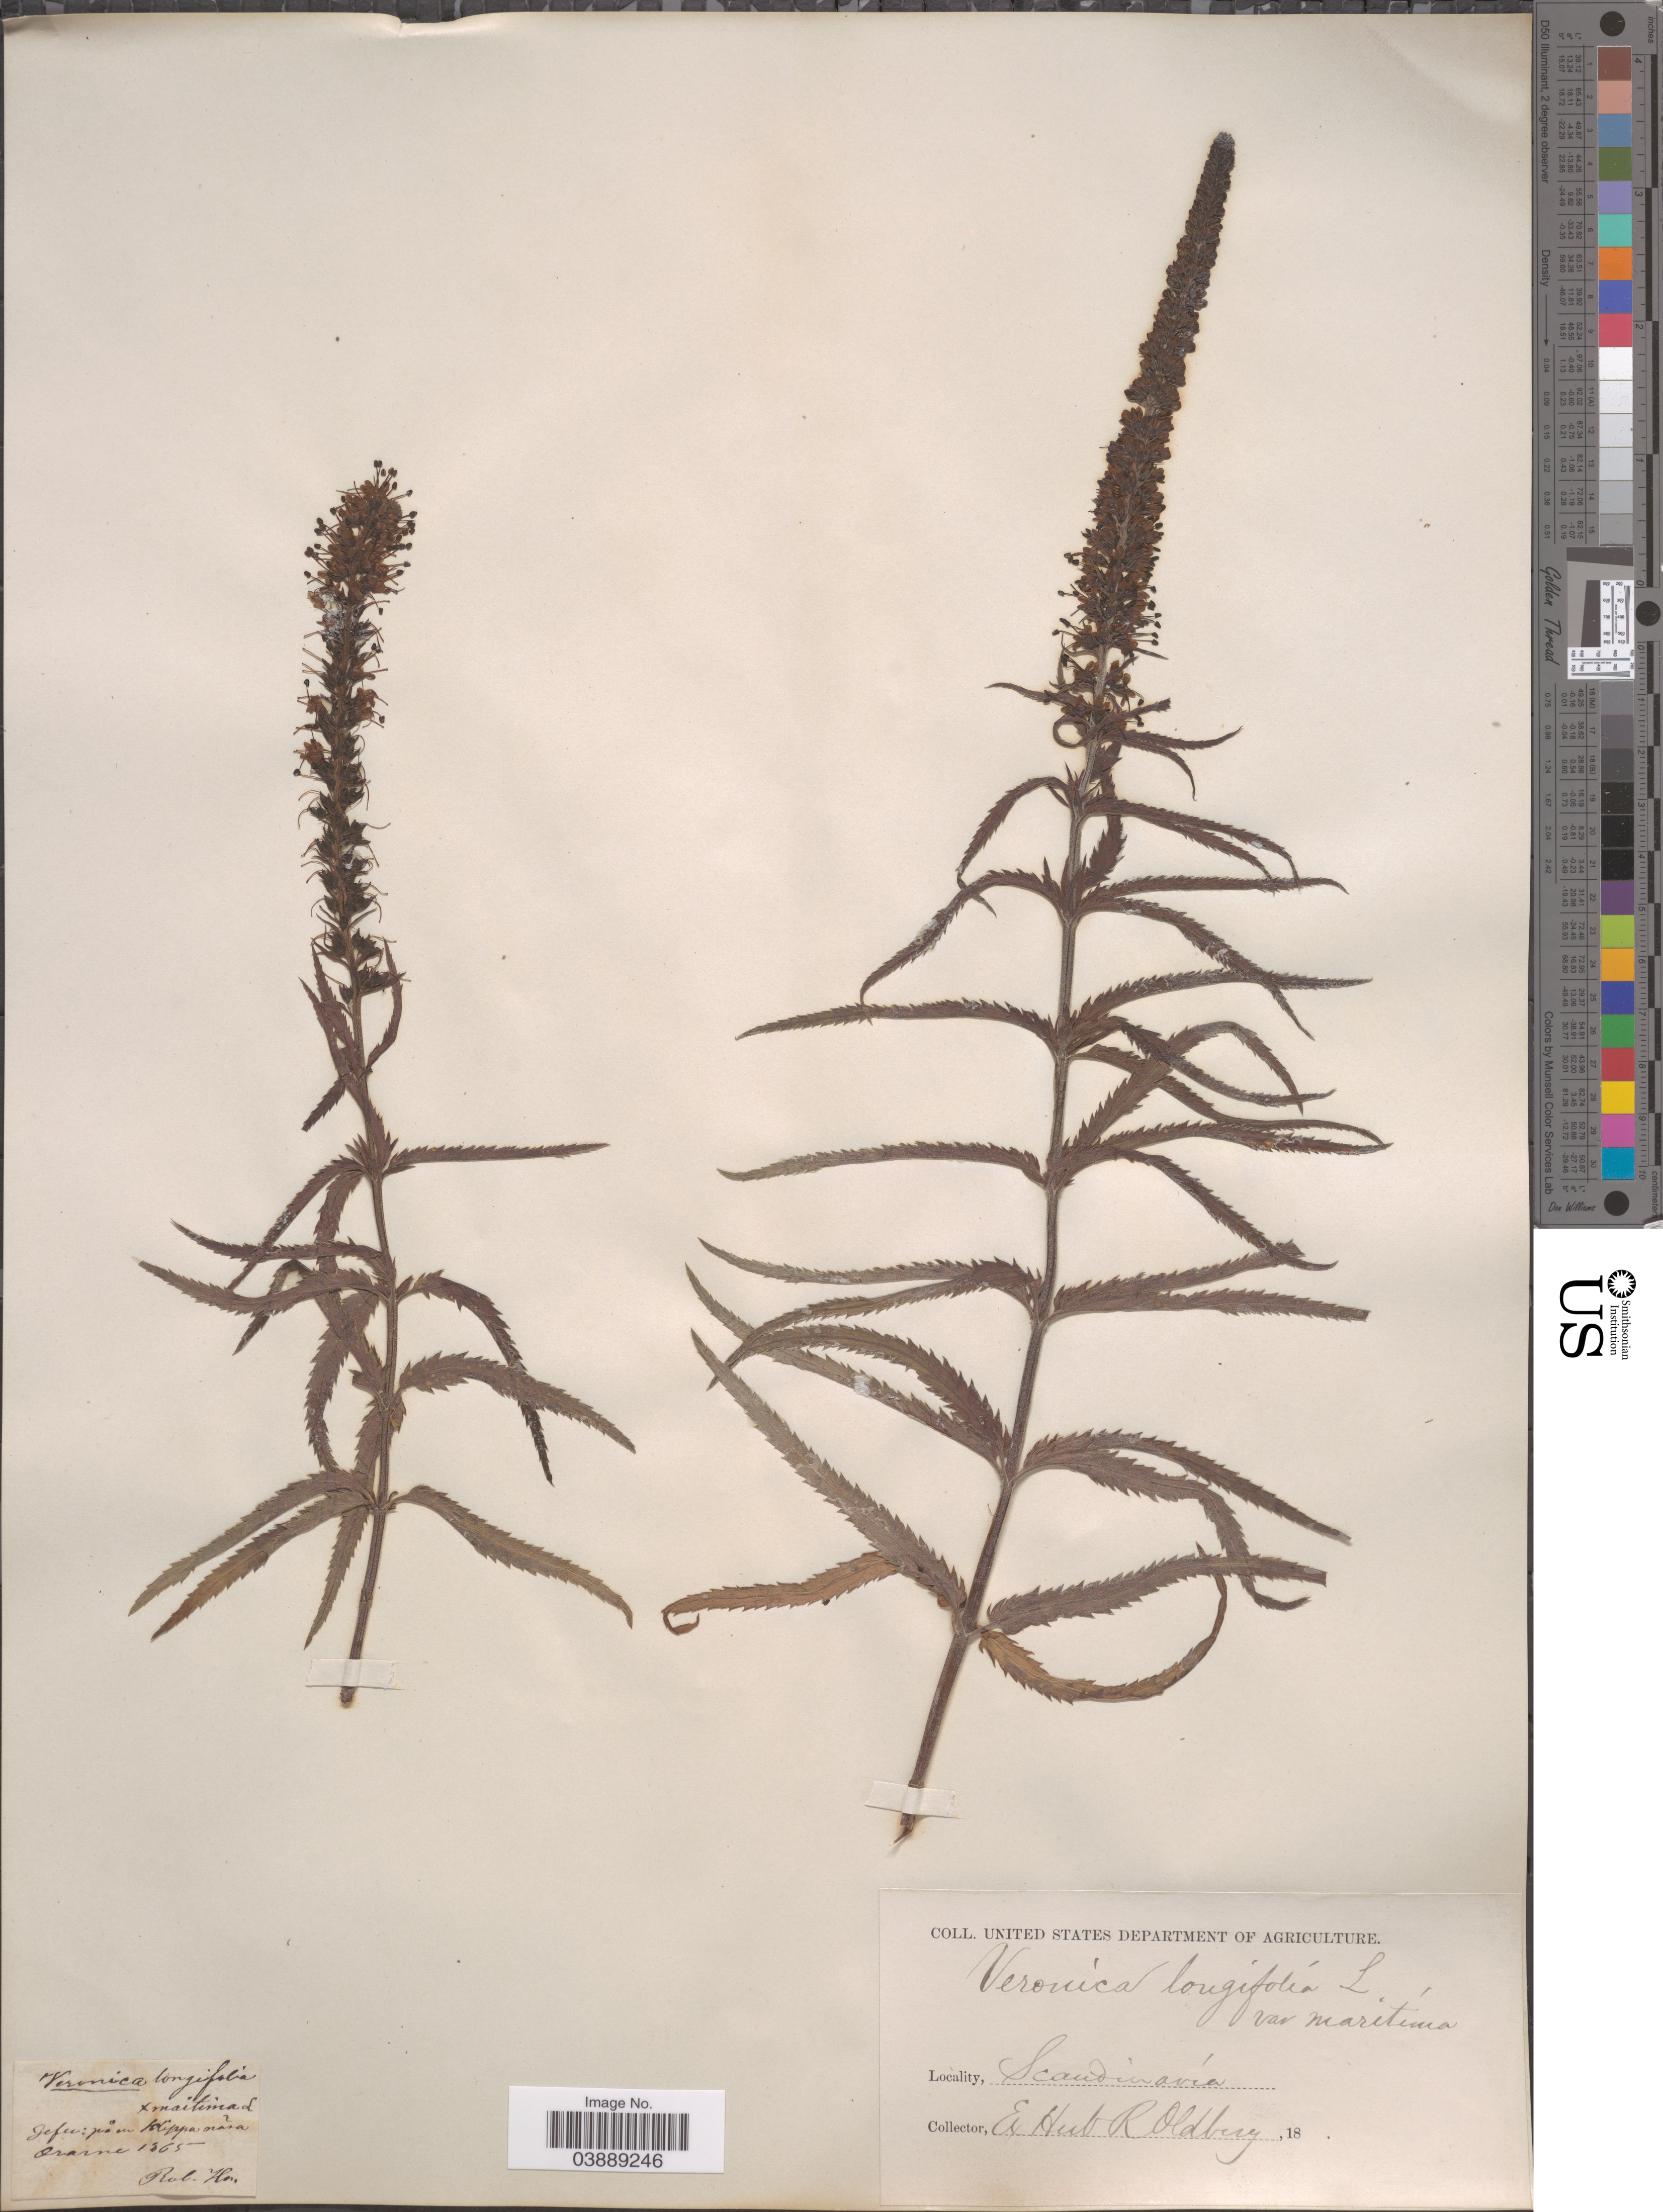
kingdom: Plantae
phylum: Tracheophyta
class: Magnoliopsida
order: Lamiales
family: Plantaginaceae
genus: Veronica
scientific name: Veronica longifolia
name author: L.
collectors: R. Hn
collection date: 1865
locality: Scandinavica.